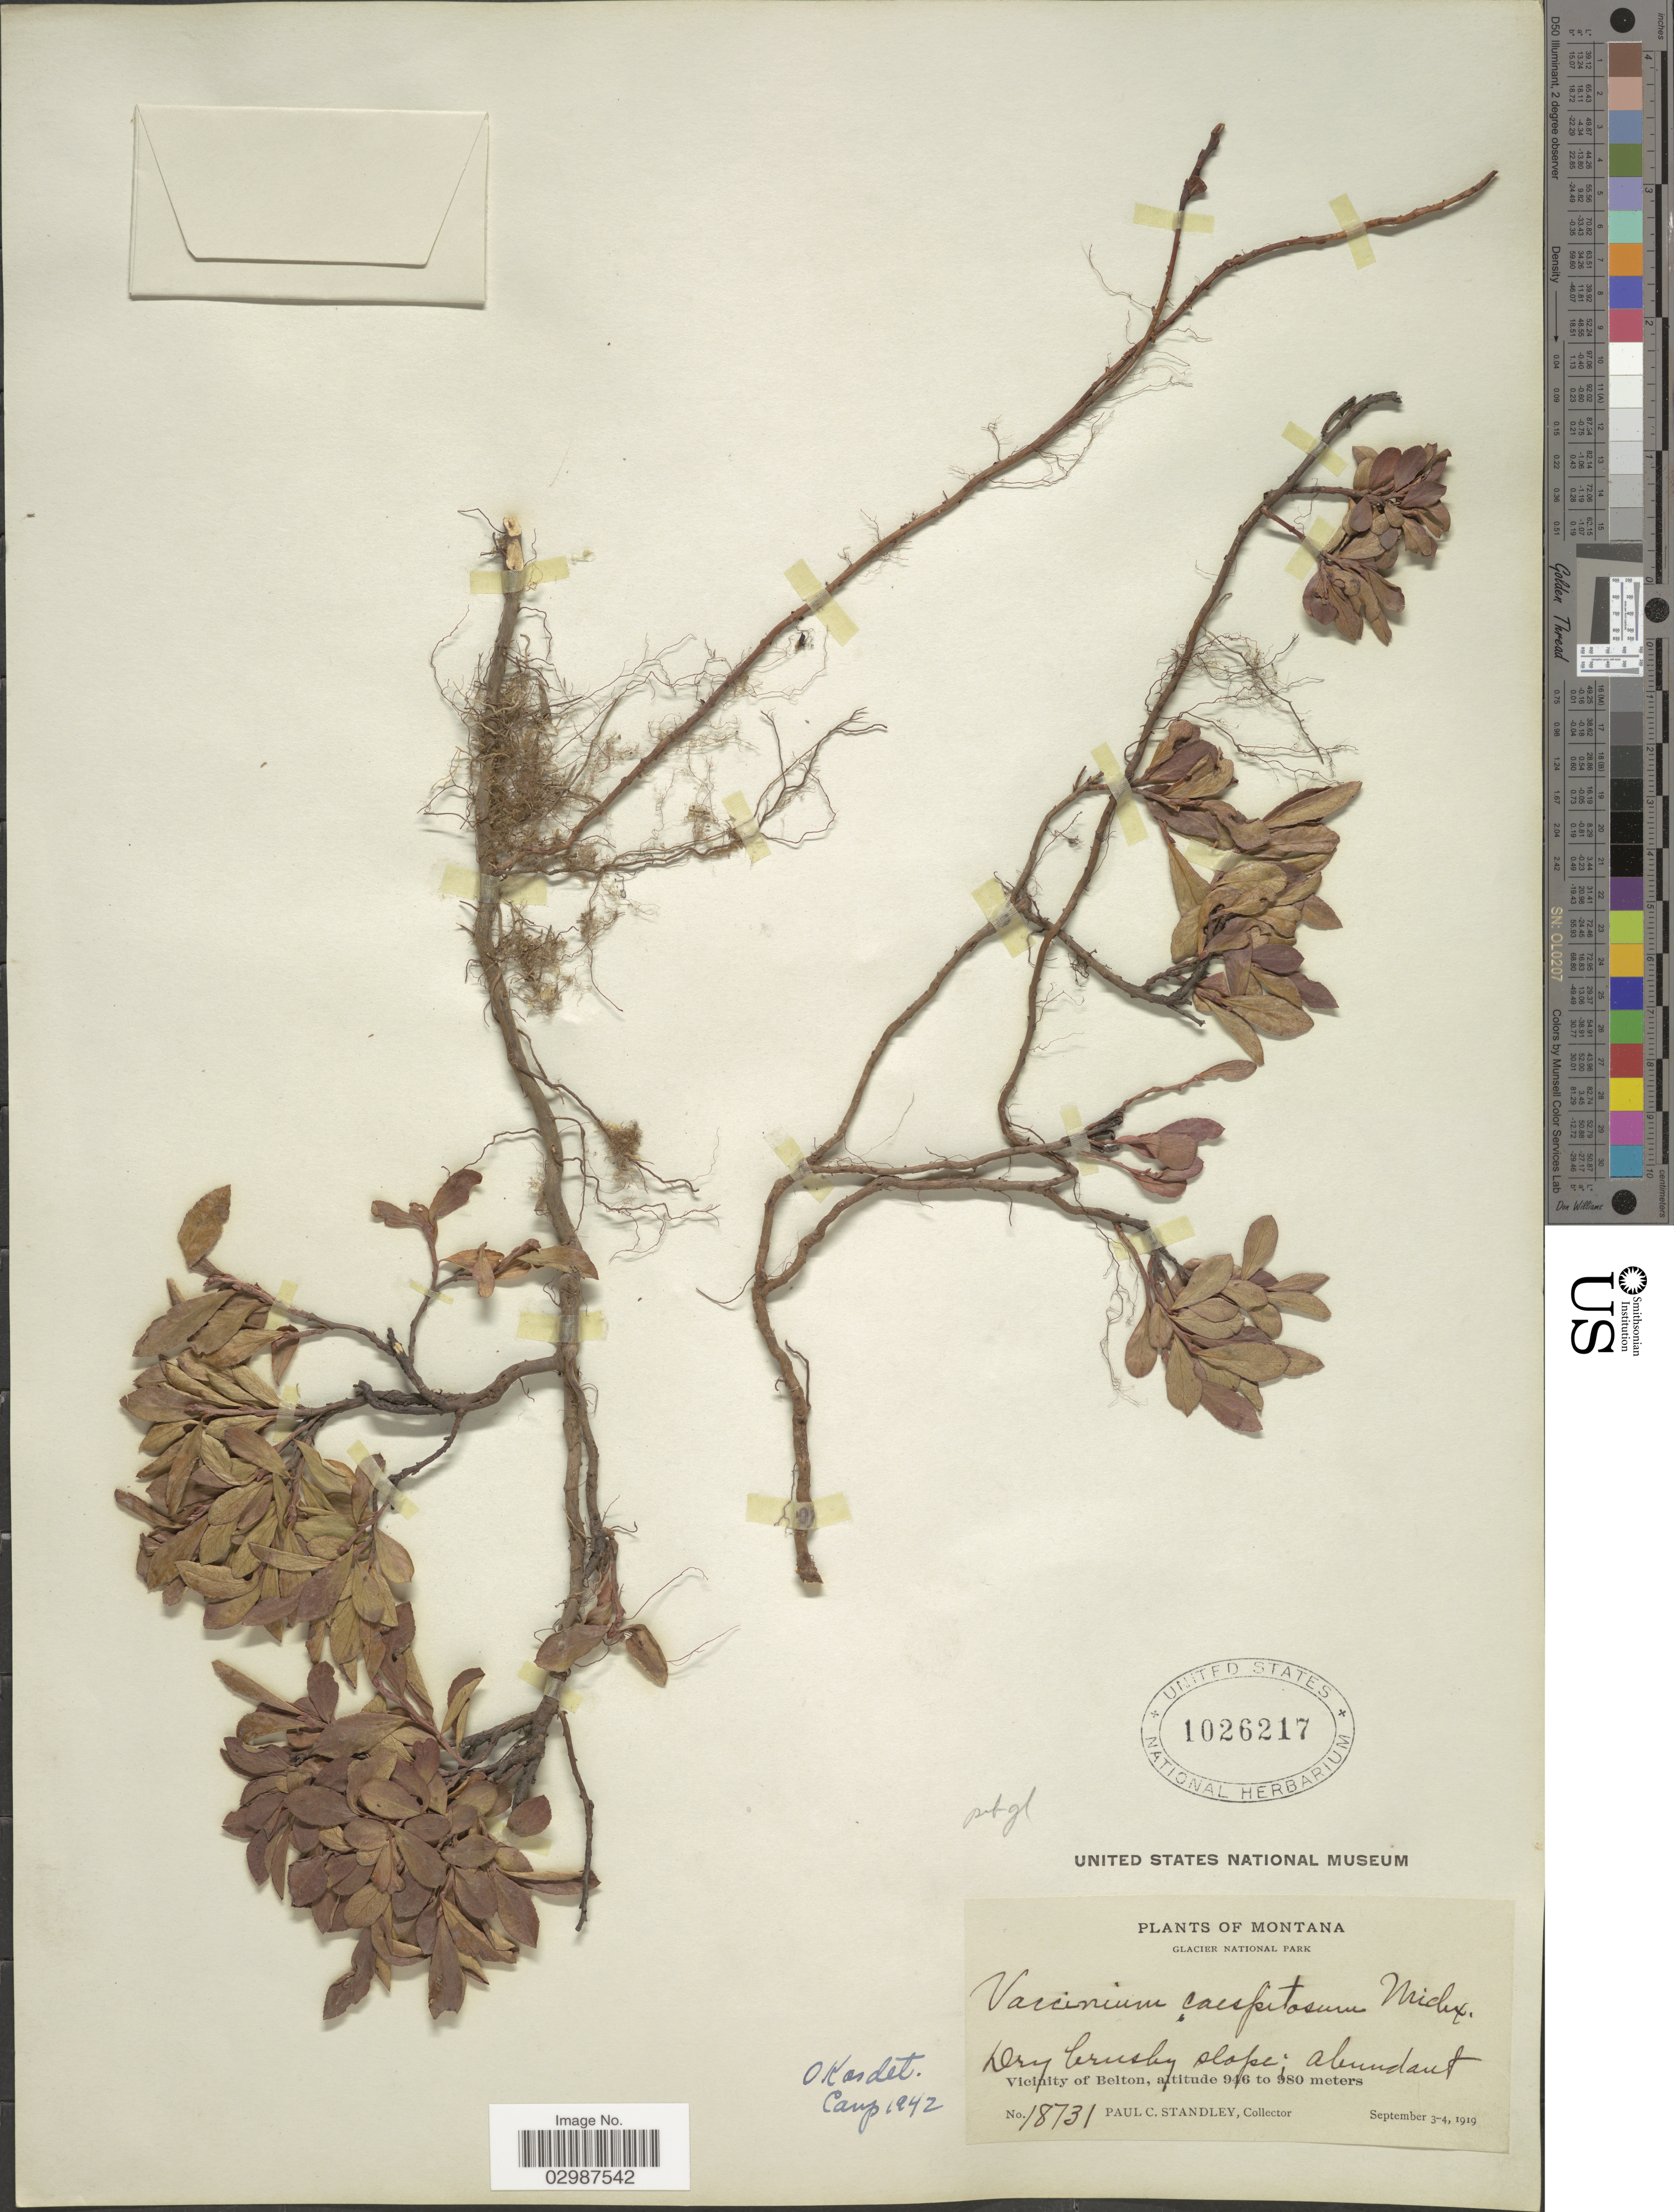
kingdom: Plantae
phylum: Tracheophyta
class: Magnoliopsida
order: Ericales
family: Ericaceae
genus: Vaccinium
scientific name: Vaccinium caespitosum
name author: Michx.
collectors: P. C. Standley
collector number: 18731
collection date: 1919-09-03/1919-09-04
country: United States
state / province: Montana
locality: Glacier National Park. Vicinity of Belton.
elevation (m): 946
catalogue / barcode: US 1026217